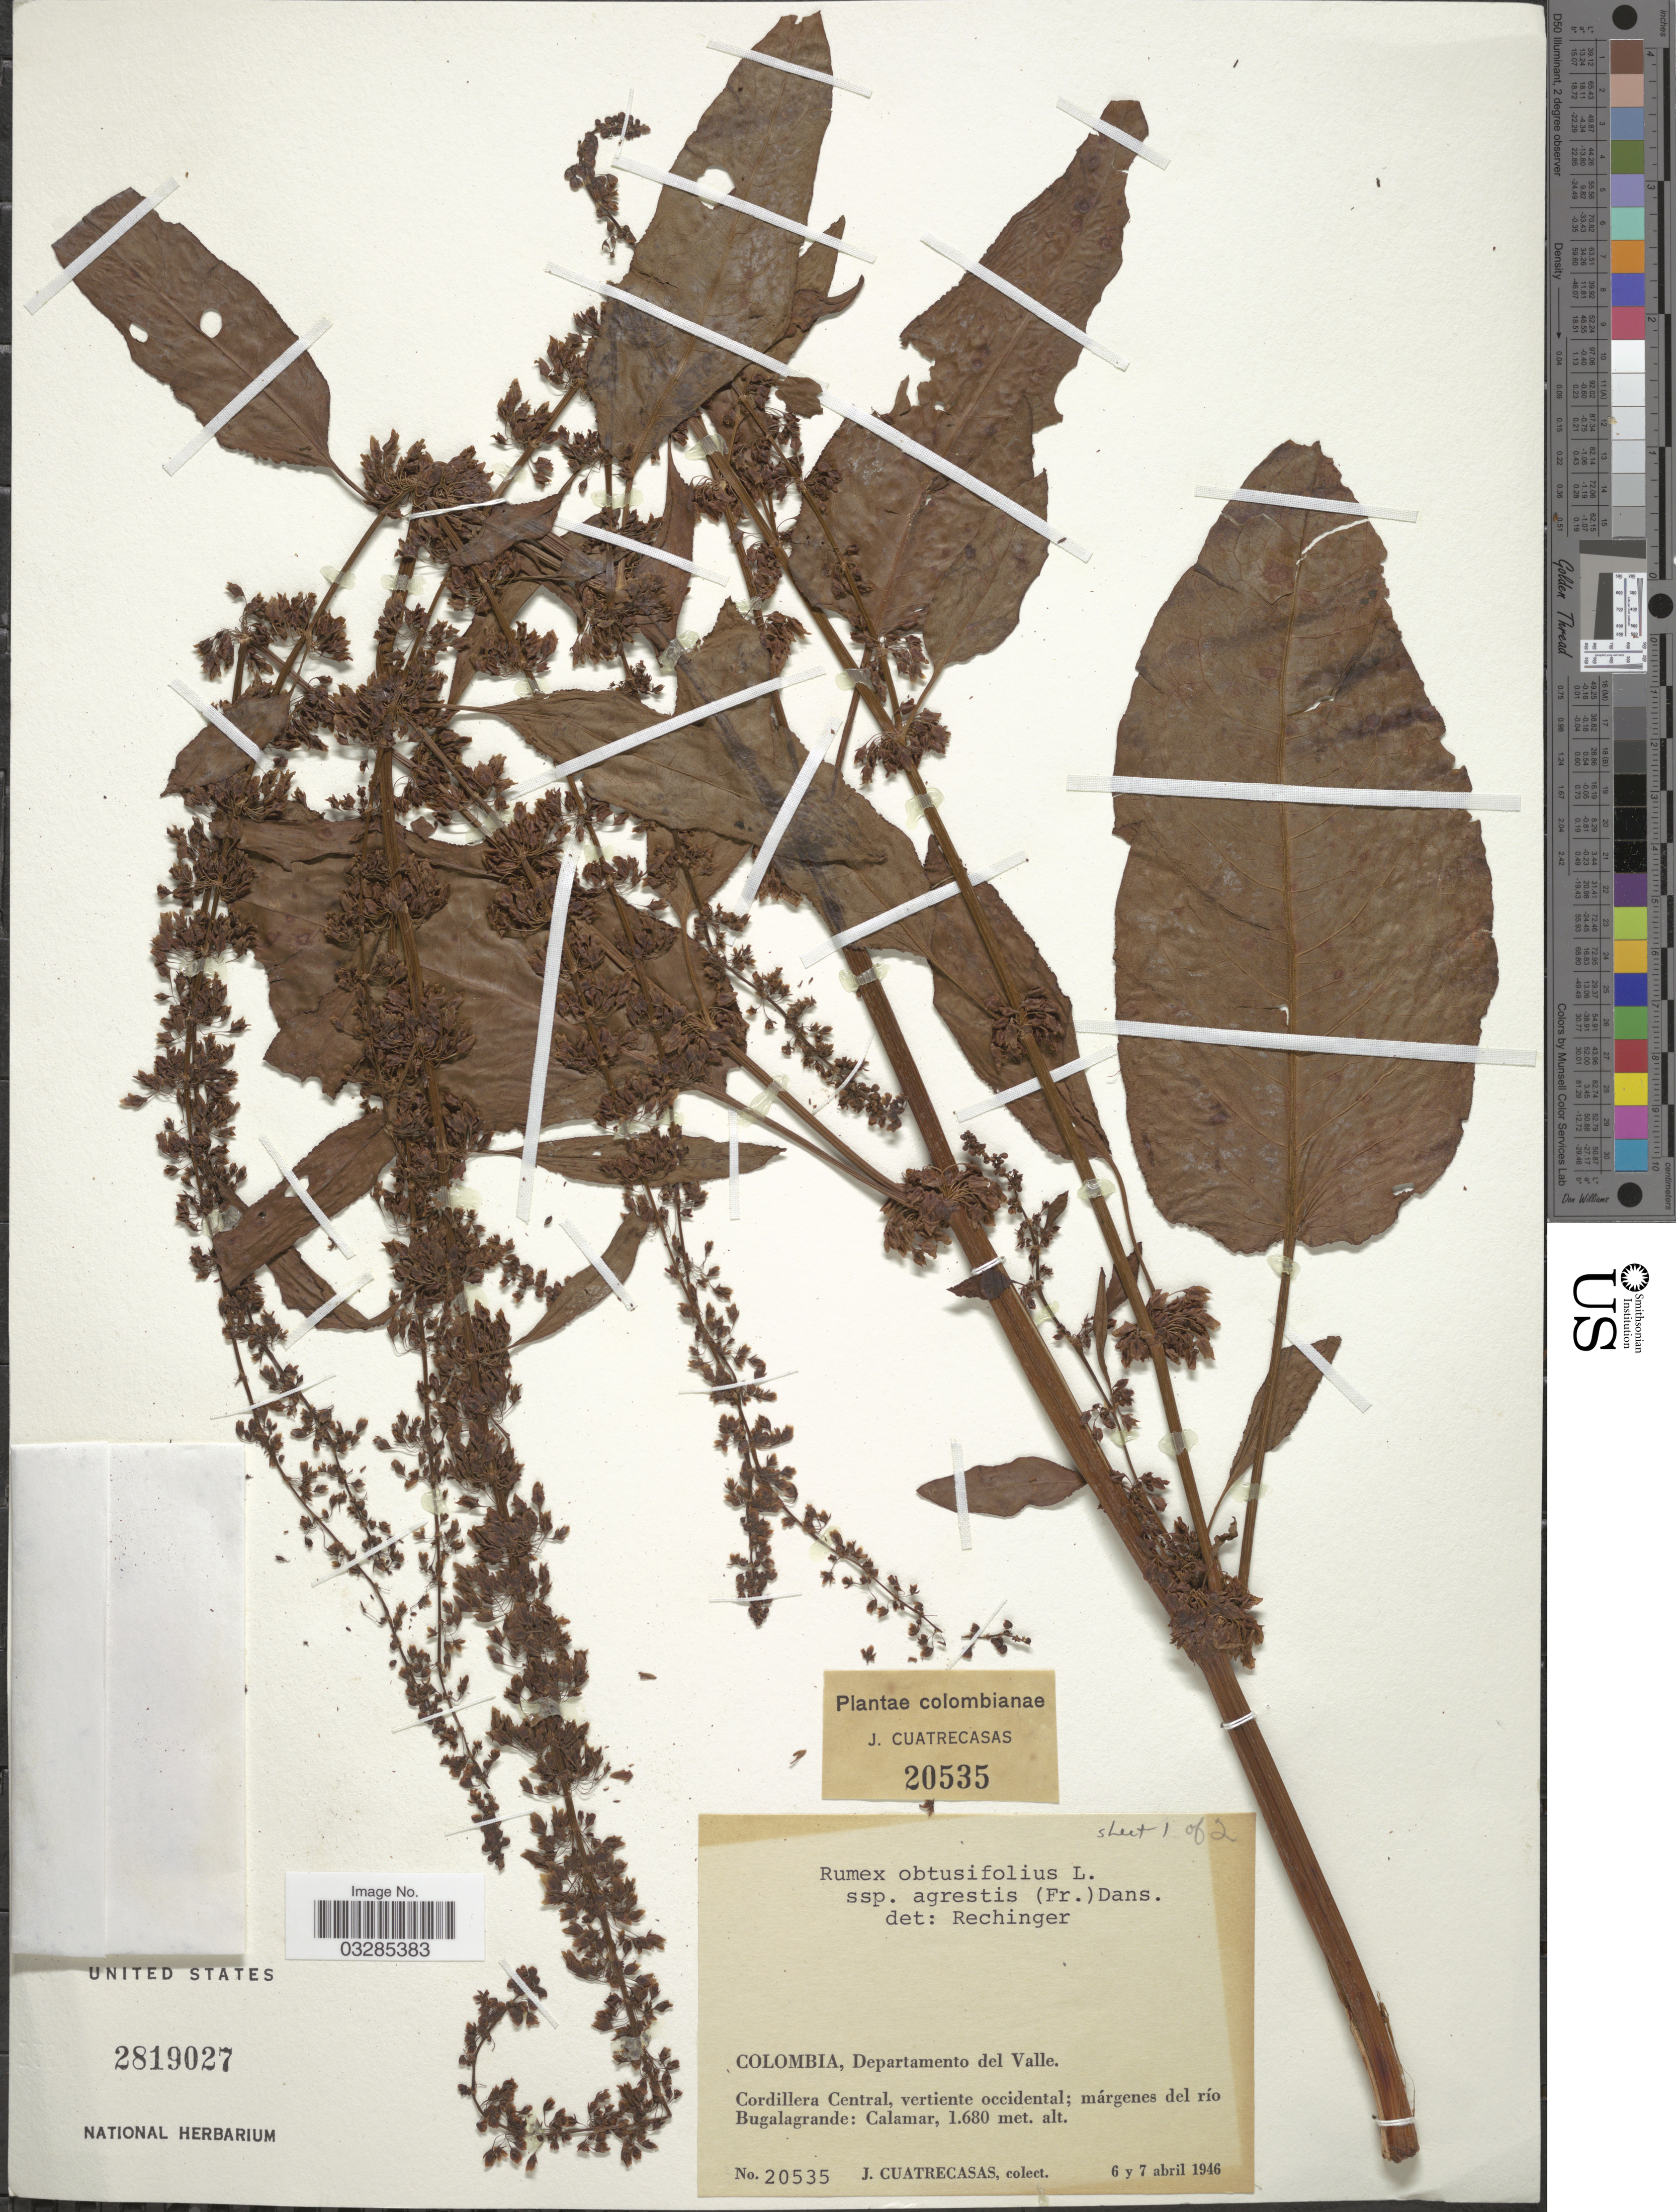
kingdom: Plantae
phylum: Tracheophyta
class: Magnoliopsida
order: Caryophyllales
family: Polygonaceae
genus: Rumex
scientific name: Rumex obtusifolius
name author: L.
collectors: J. Cuatrecasas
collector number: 20535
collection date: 1946-04-06/1946-04-07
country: Colombia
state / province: Valle del Cauca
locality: Departamento del Valle. Cordillera Central, vertiente occidental; márgenes del río Bugalagrande: Barragán, Calamar.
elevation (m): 1680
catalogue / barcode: US 2819027